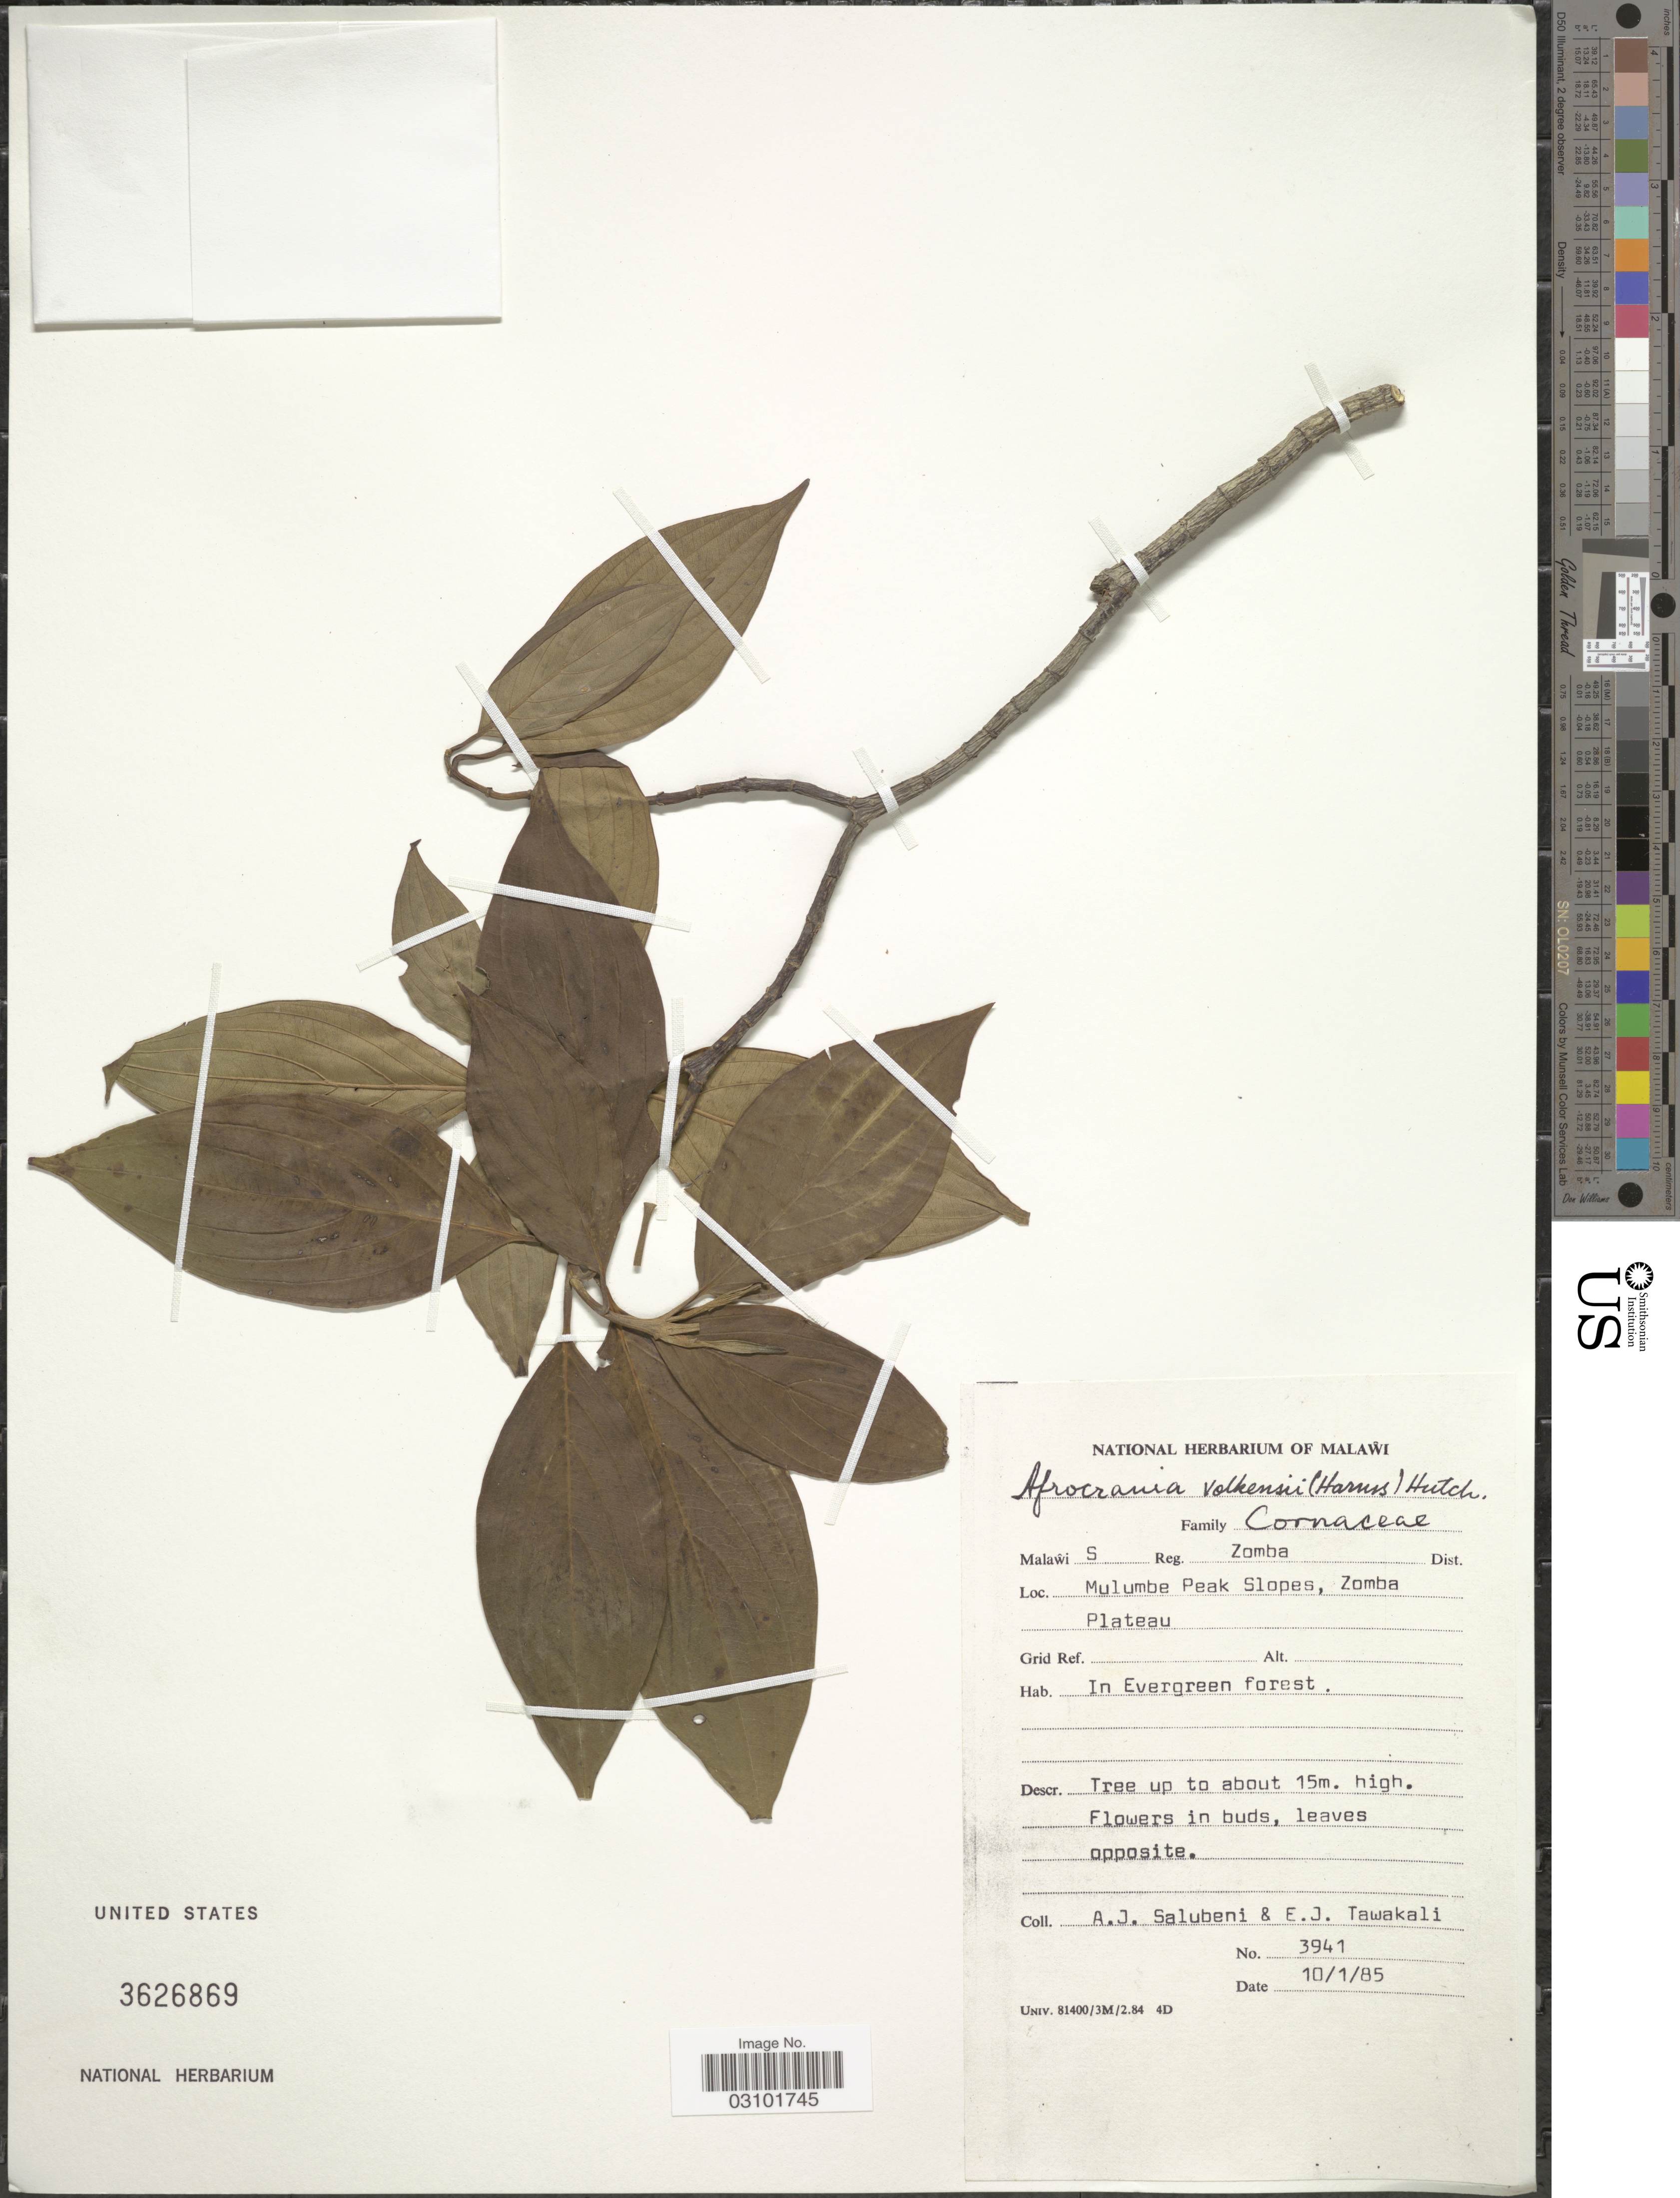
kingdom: Plantae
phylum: Tracheophyta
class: Magnoliopsida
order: Cornales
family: Cornaceae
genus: Cornus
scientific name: Cornus volkensii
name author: Harms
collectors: A. J. Salubeni & E. Tawakali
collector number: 3941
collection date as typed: Transcribed d/m/y: 10/1/85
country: Malawi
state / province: Southern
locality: Malaŵi S Reg. Zomba Dist. Mulumbe Peak Slopes, Zomba Plateau.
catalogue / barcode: US 3626869